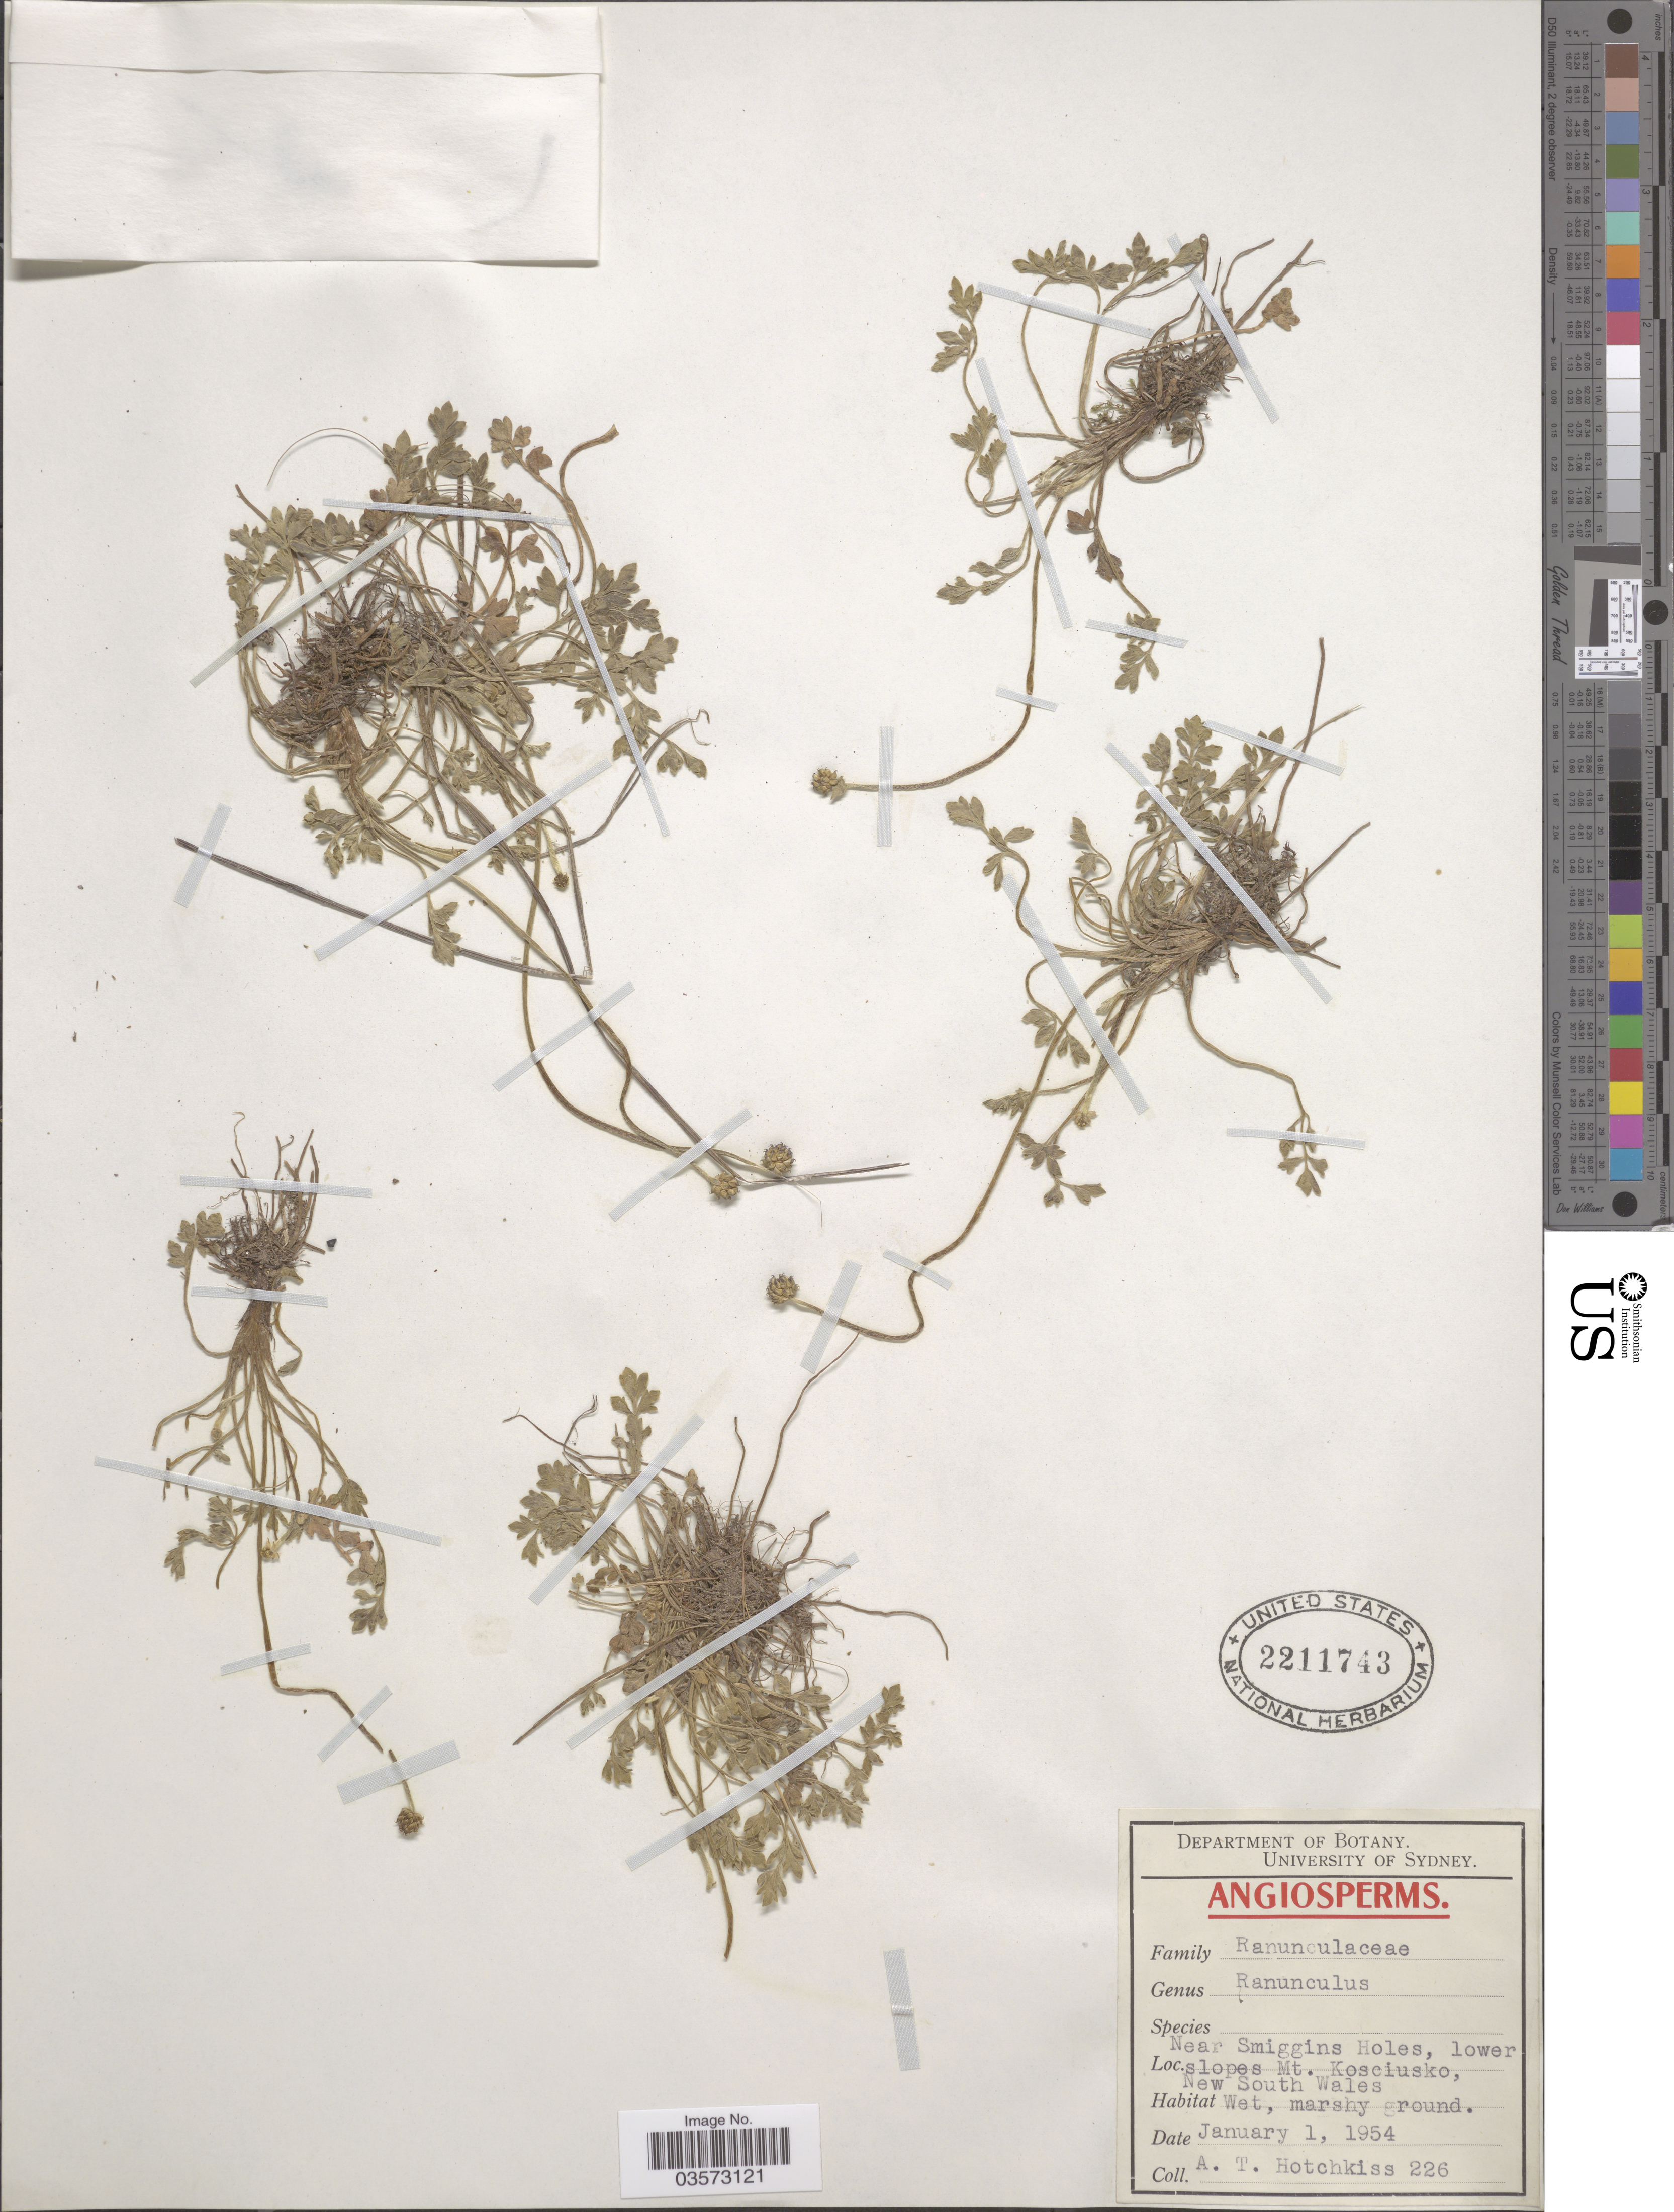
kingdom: Plantae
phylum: Tracheophyta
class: Magnoliopsida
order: Ranunculales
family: Ranunculaceae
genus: Ranunculus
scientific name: Ranunculus sp.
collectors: A. Hotchkiss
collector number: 226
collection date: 1954-01-01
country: Australia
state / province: New South Wales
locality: Near Smiggins Holes, lower slopes Mt. Kosciusko.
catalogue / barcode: US 2211743